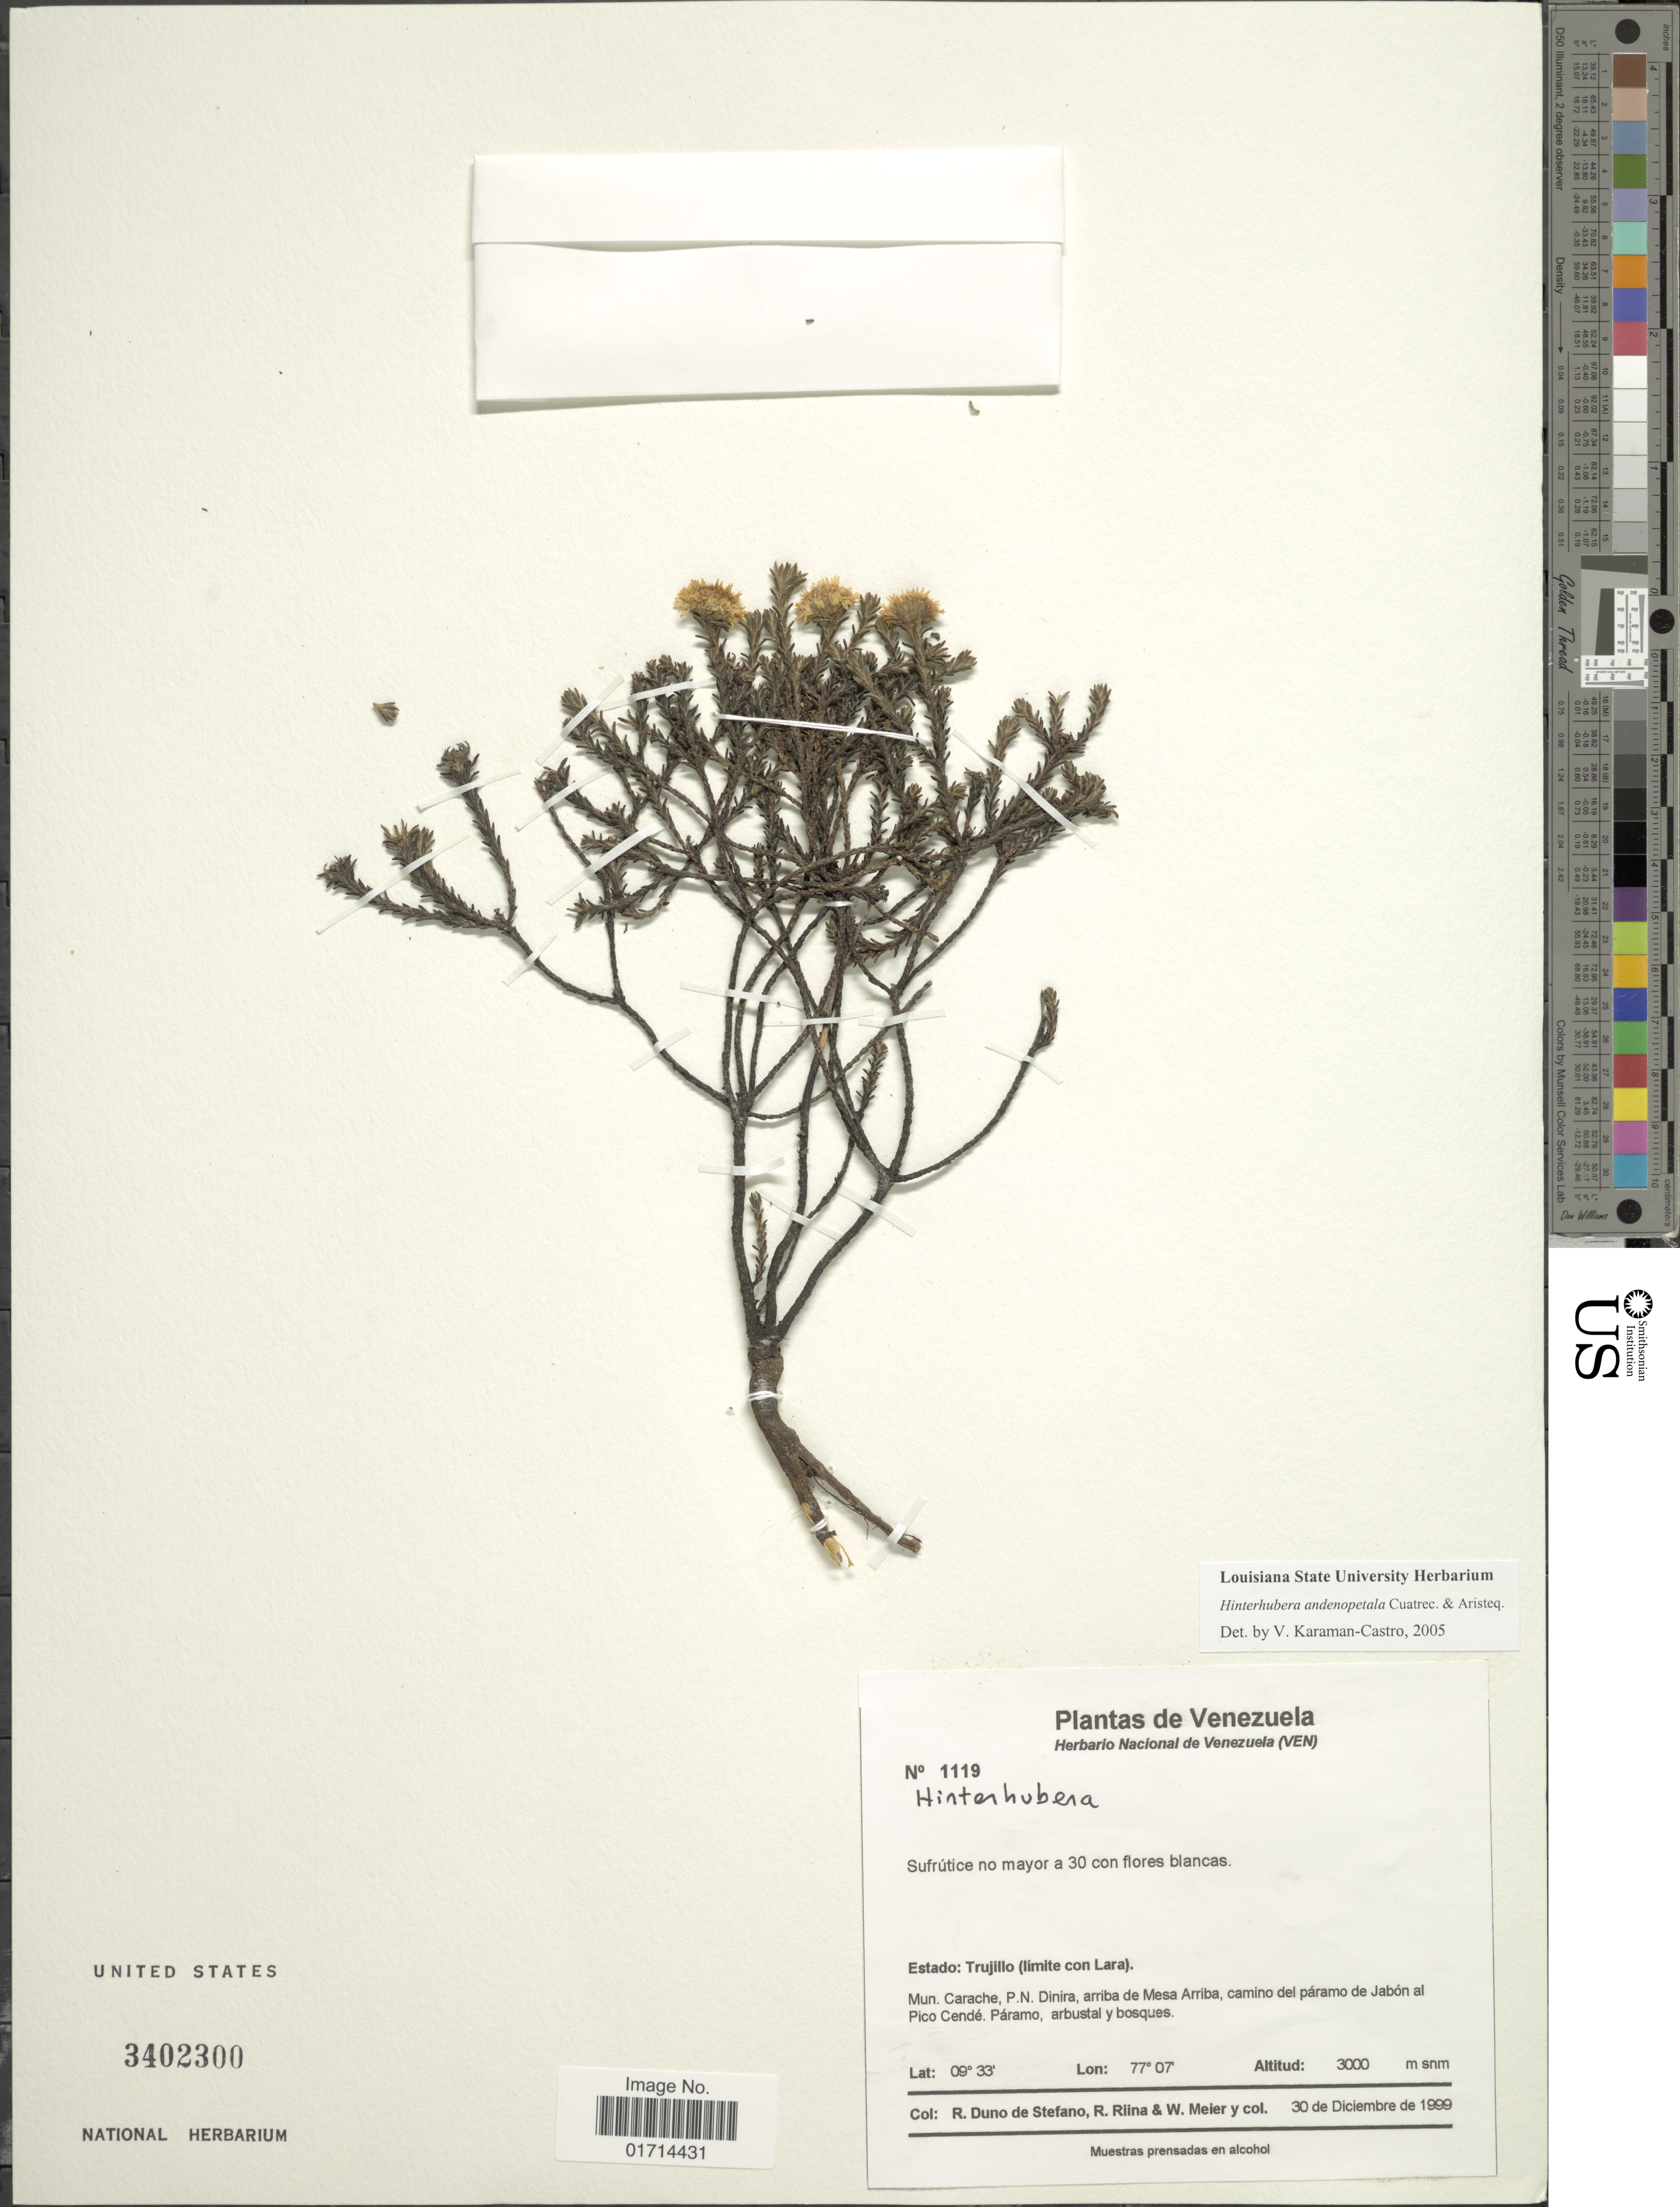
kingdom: Plantae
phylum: Tracheophyta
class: Magnoliopsida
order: Asterales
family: Asteraceae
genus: Hinterhubera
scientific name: Hinterhubera adenopetata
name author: Cuatrec. & Aristeg.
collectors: R. Duno de Stefano, R. Riina, W. Meier & et al.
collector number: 1119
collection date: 1999-12-30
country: Venezuela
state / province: Trujillo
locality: Mun. Carache, P. N. Dinira, arriba de Mesa Arriba, camino del paramo de Jabon al Pico Cende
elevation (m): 3000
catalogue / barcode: US 3402300